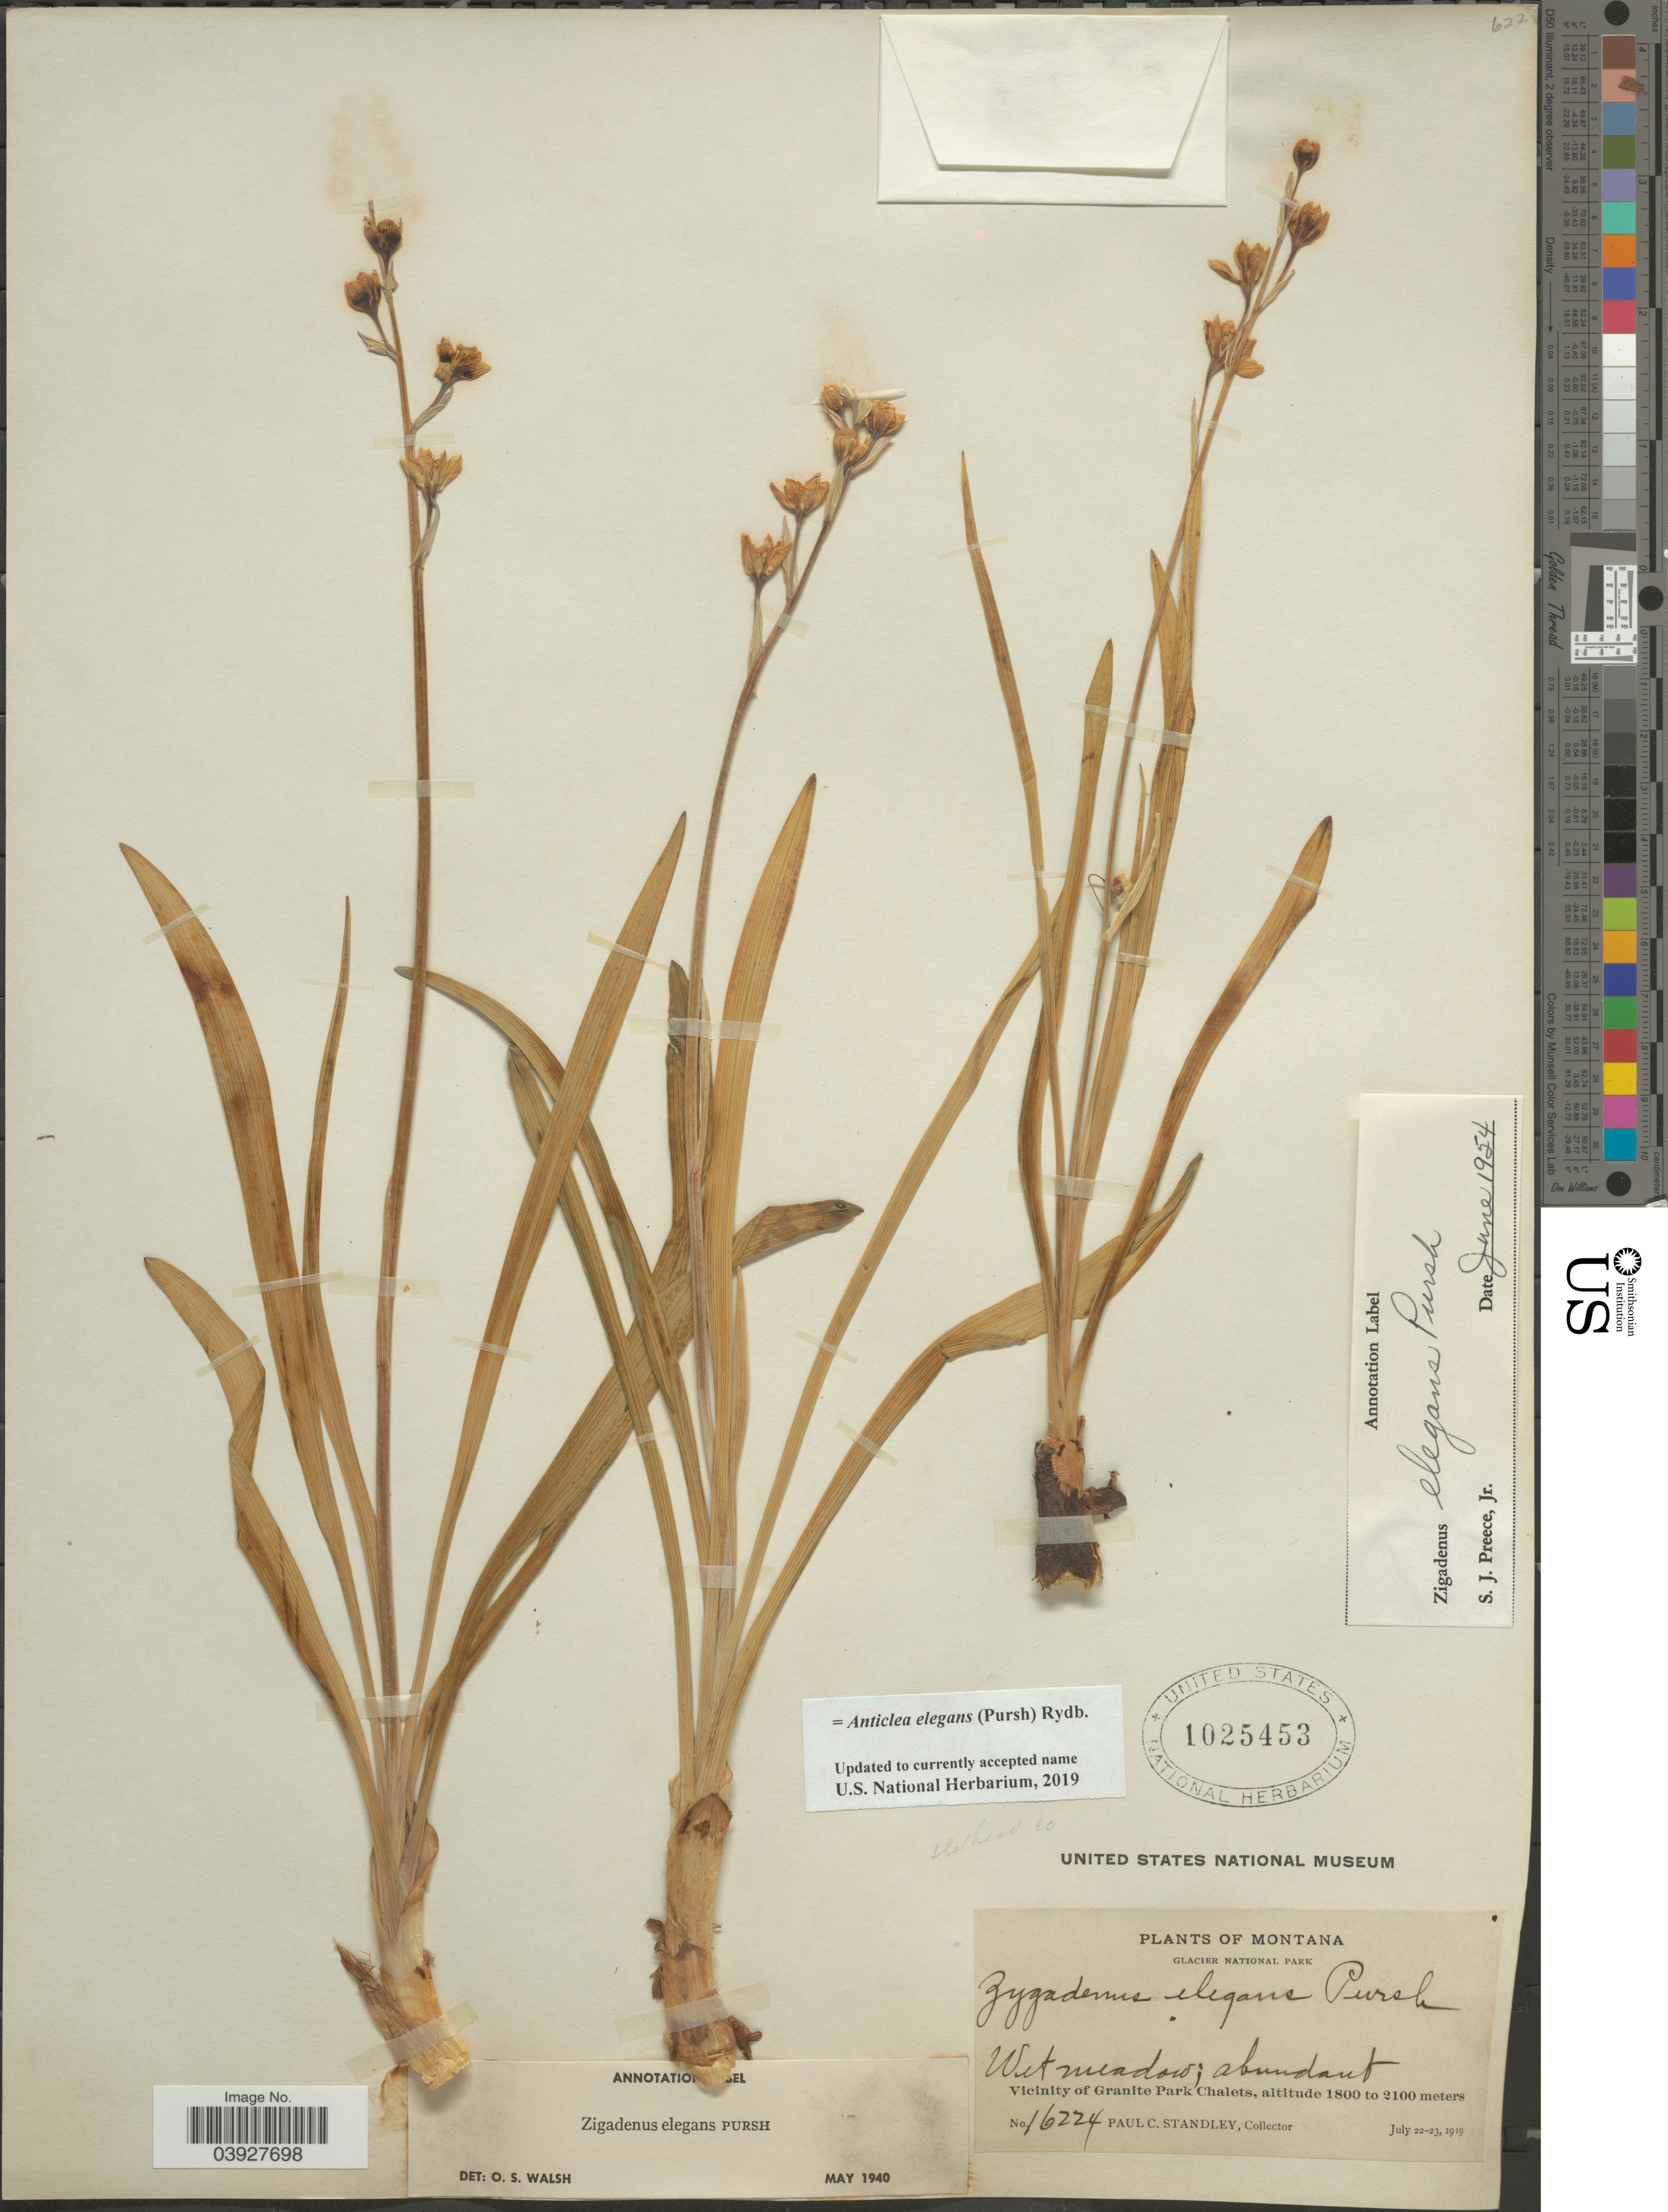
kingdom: Plantae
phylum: Tracheophyta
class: Liliopsida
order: Liliales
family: Melanthiaceae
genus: Anticlea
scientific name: Anticlea elegans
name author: (Pursh) Rydb.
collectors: P. C. Standley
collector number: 16224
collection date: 1919-07-22/1919-07-23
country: United States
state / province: Montana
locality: Glacier National Park. Wet meadow; Vicinity of Granite Park Chalets.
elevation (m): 1800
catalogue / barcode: US 1025453